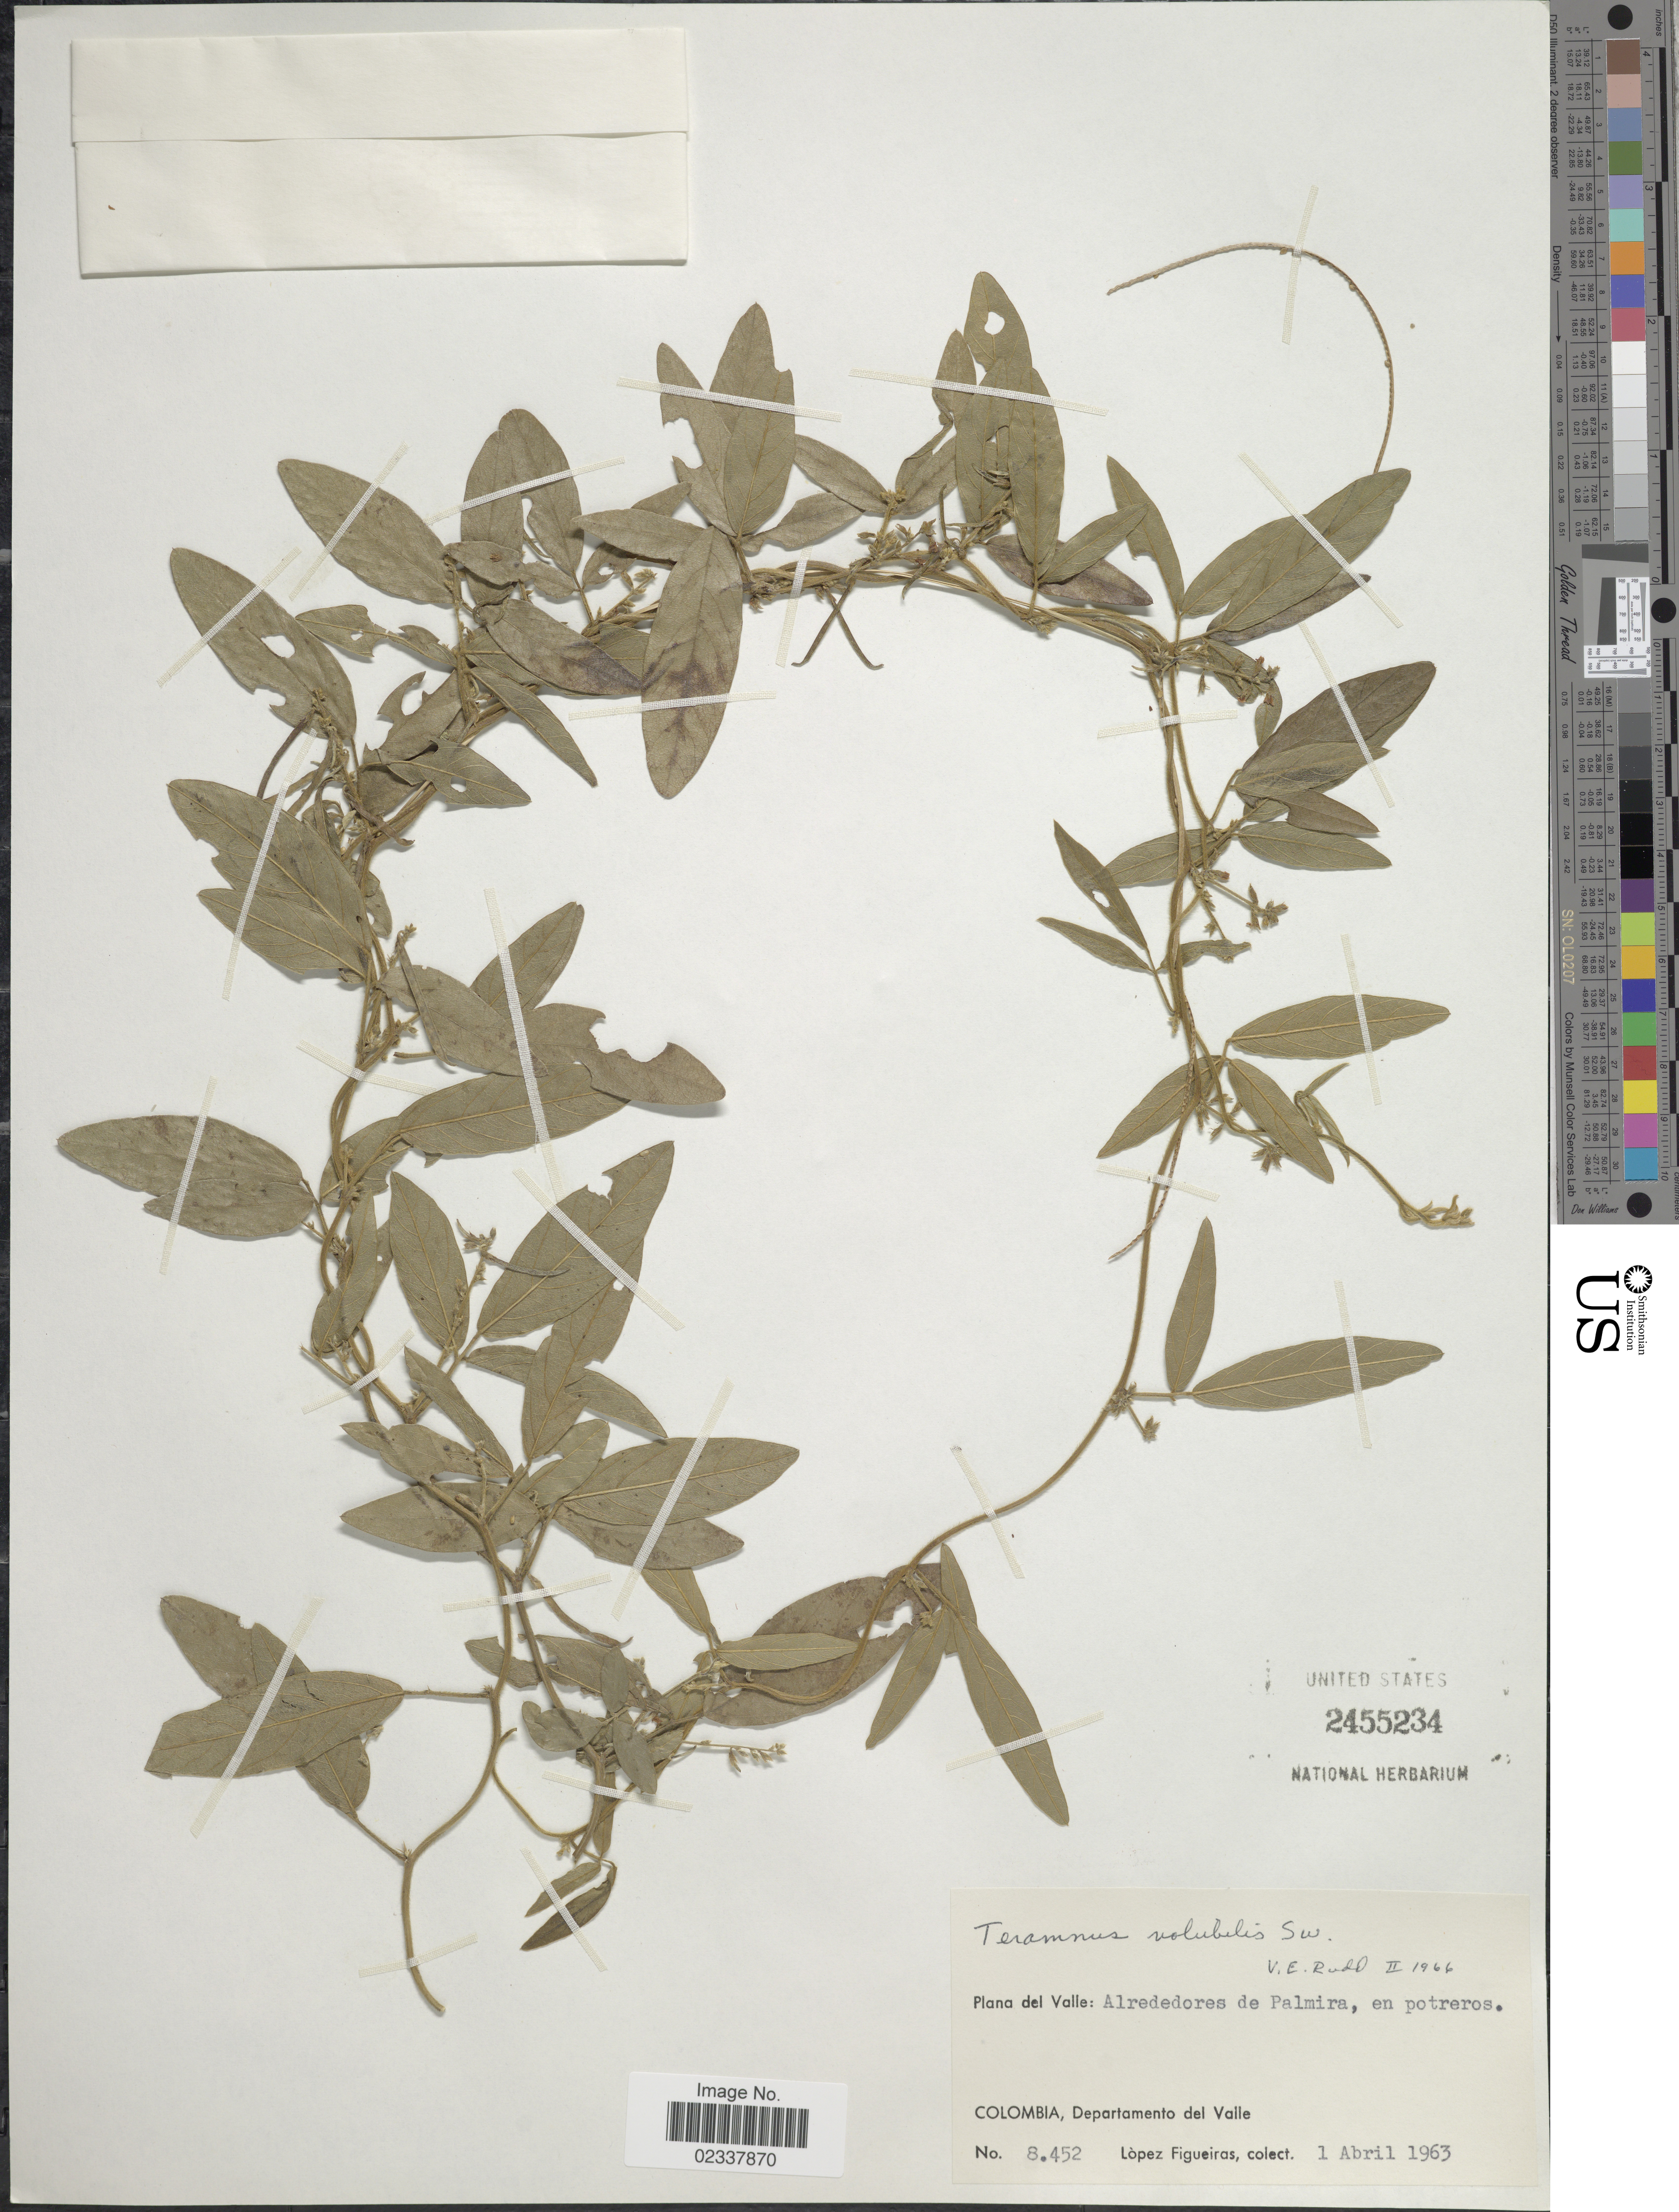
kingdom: Plantae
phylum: Tracheophyta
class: Magnoliopsida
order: Fabales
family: Fabaceae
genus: Teramnus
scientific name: Teramnus volubilis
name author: Sw.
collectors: M. López Figueiras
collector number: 8452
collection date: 1963-04-01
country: Colombia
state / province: Valle del Cauca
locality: Plana del Valle: Alrededores de Palmira, en potreros. Departamento del Valle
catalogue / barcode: US 2455234